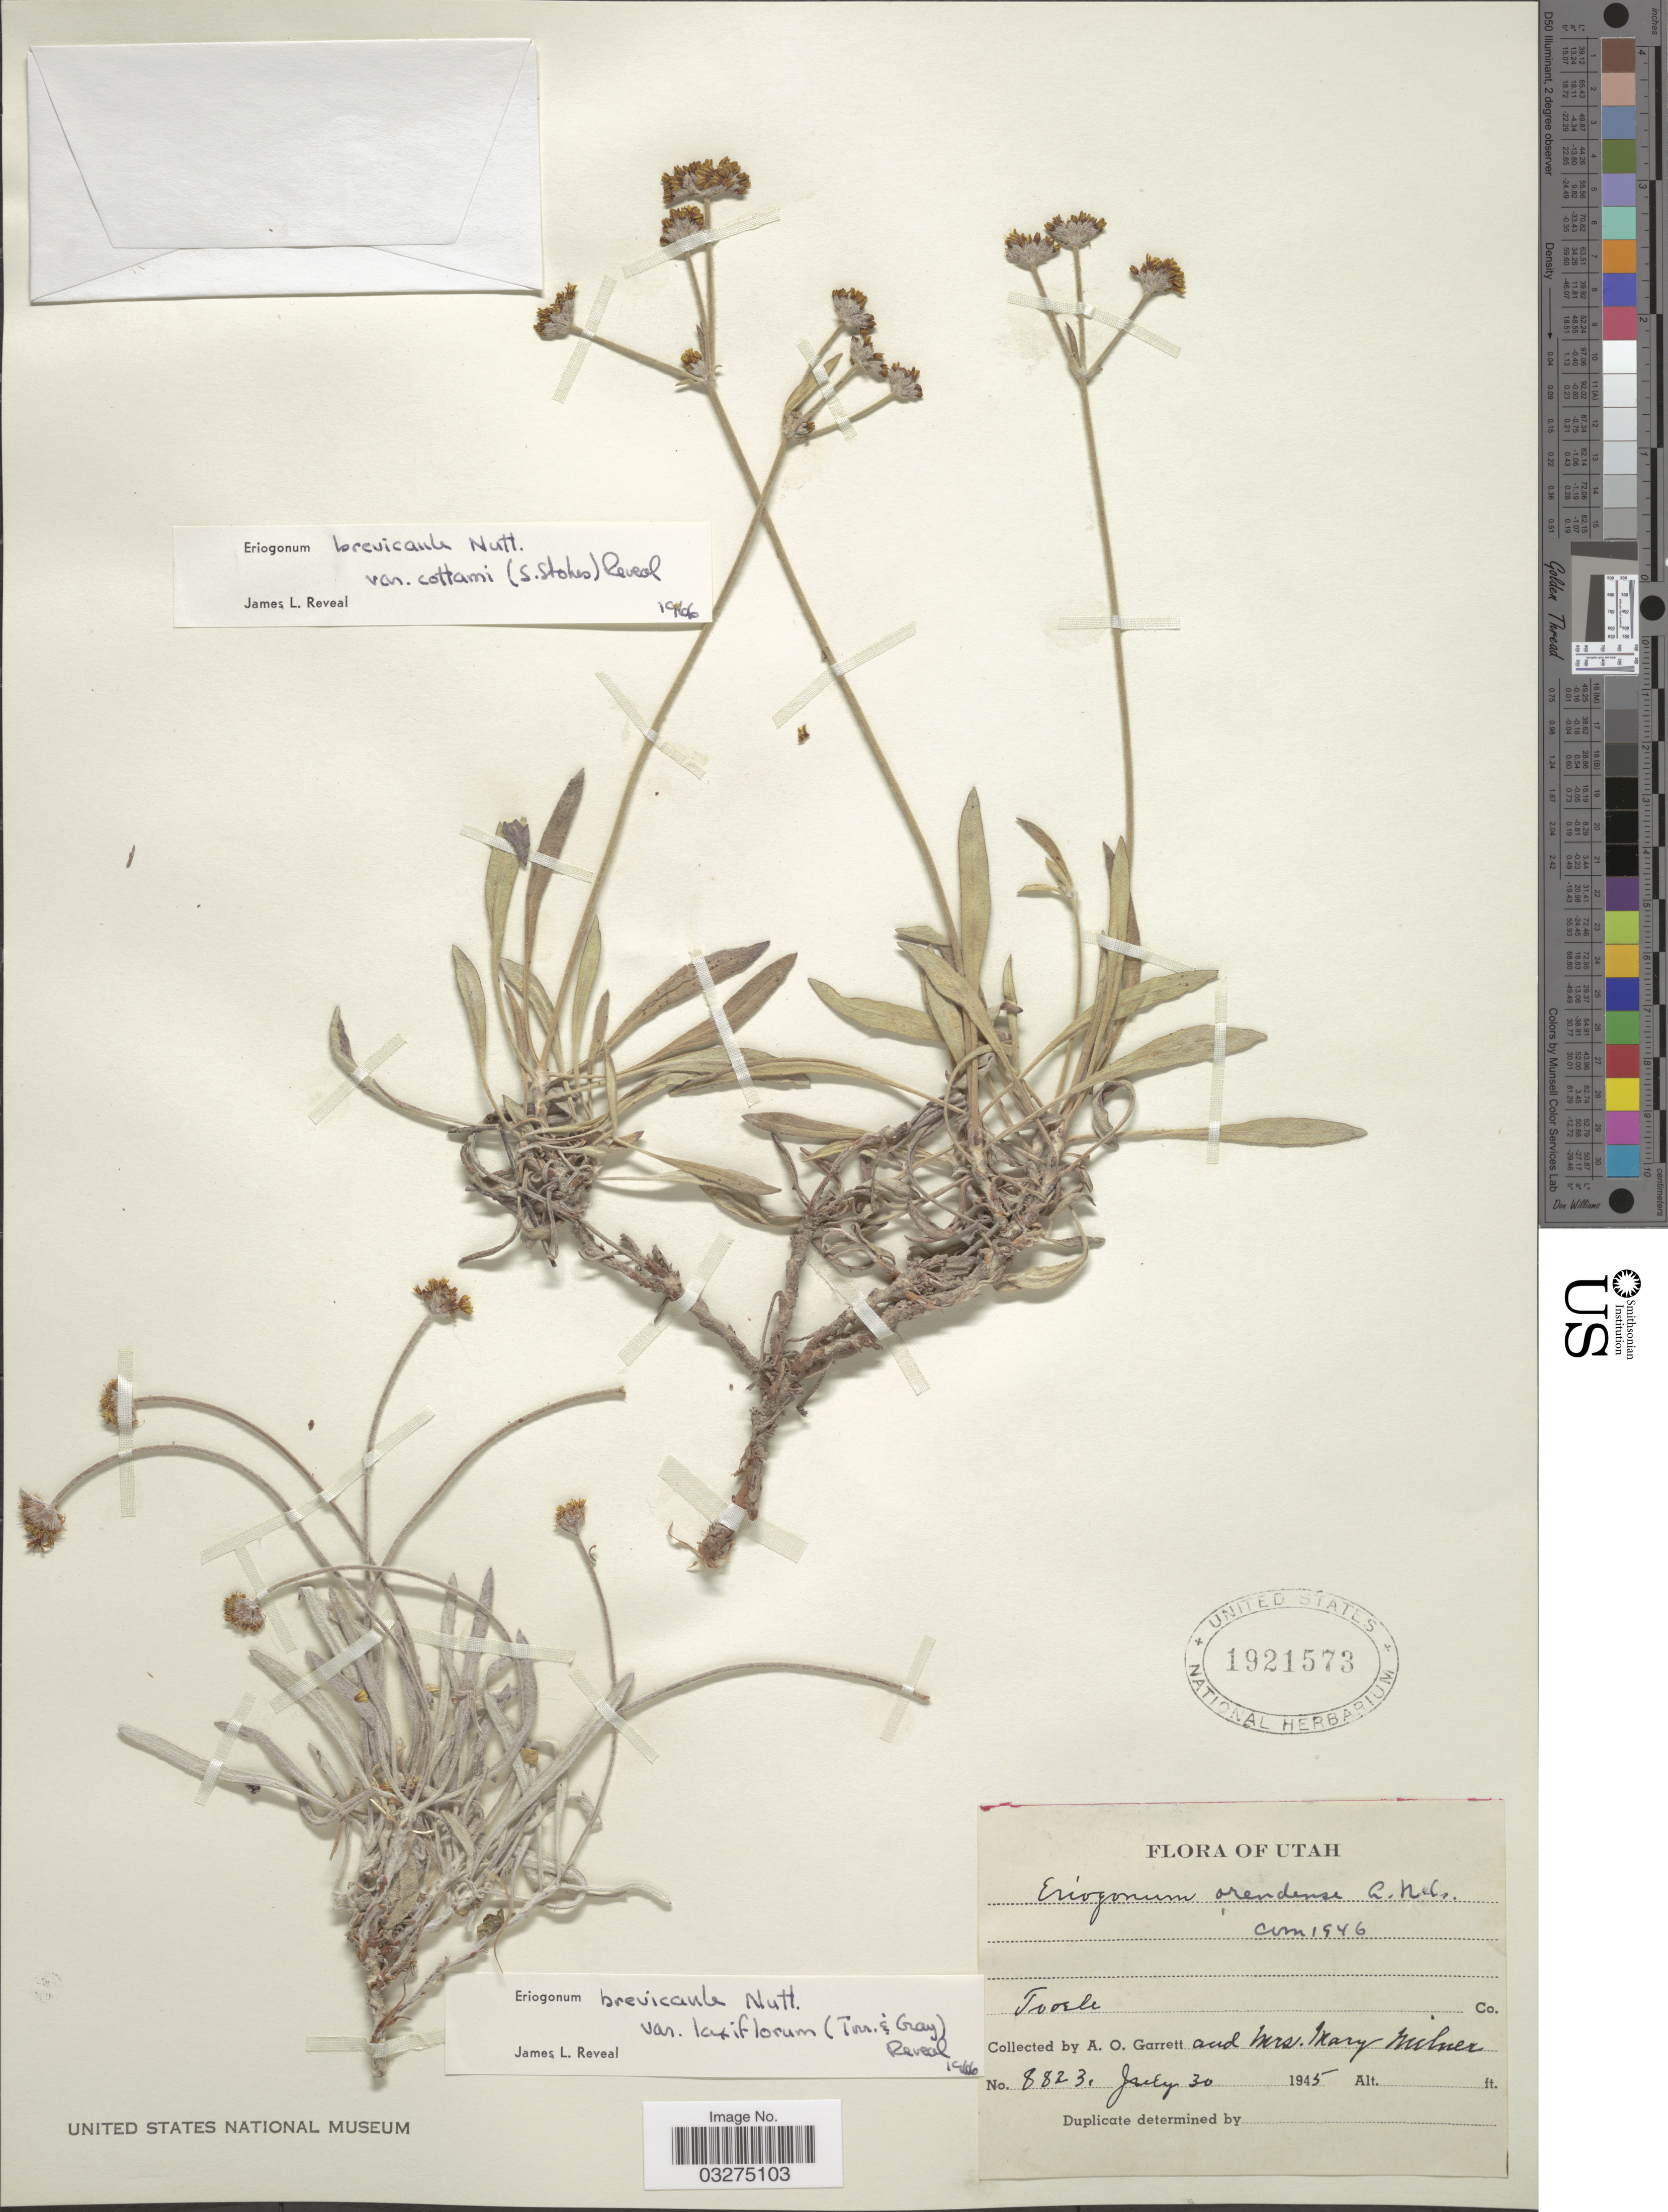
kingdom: Plantae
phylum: Tracheophyta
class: Magnoliopsida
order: Caryophyllales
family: Polygonaceae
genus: Eriogonum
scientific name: Eriogonum brevicaule var. cottmanii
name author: (S. Stokes) Reveal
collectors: A. O. Garrett & M. Milner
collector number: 8823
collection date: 1945-07-30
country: United States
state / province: Utah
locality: Tooele Co.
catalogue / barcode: US 1921573